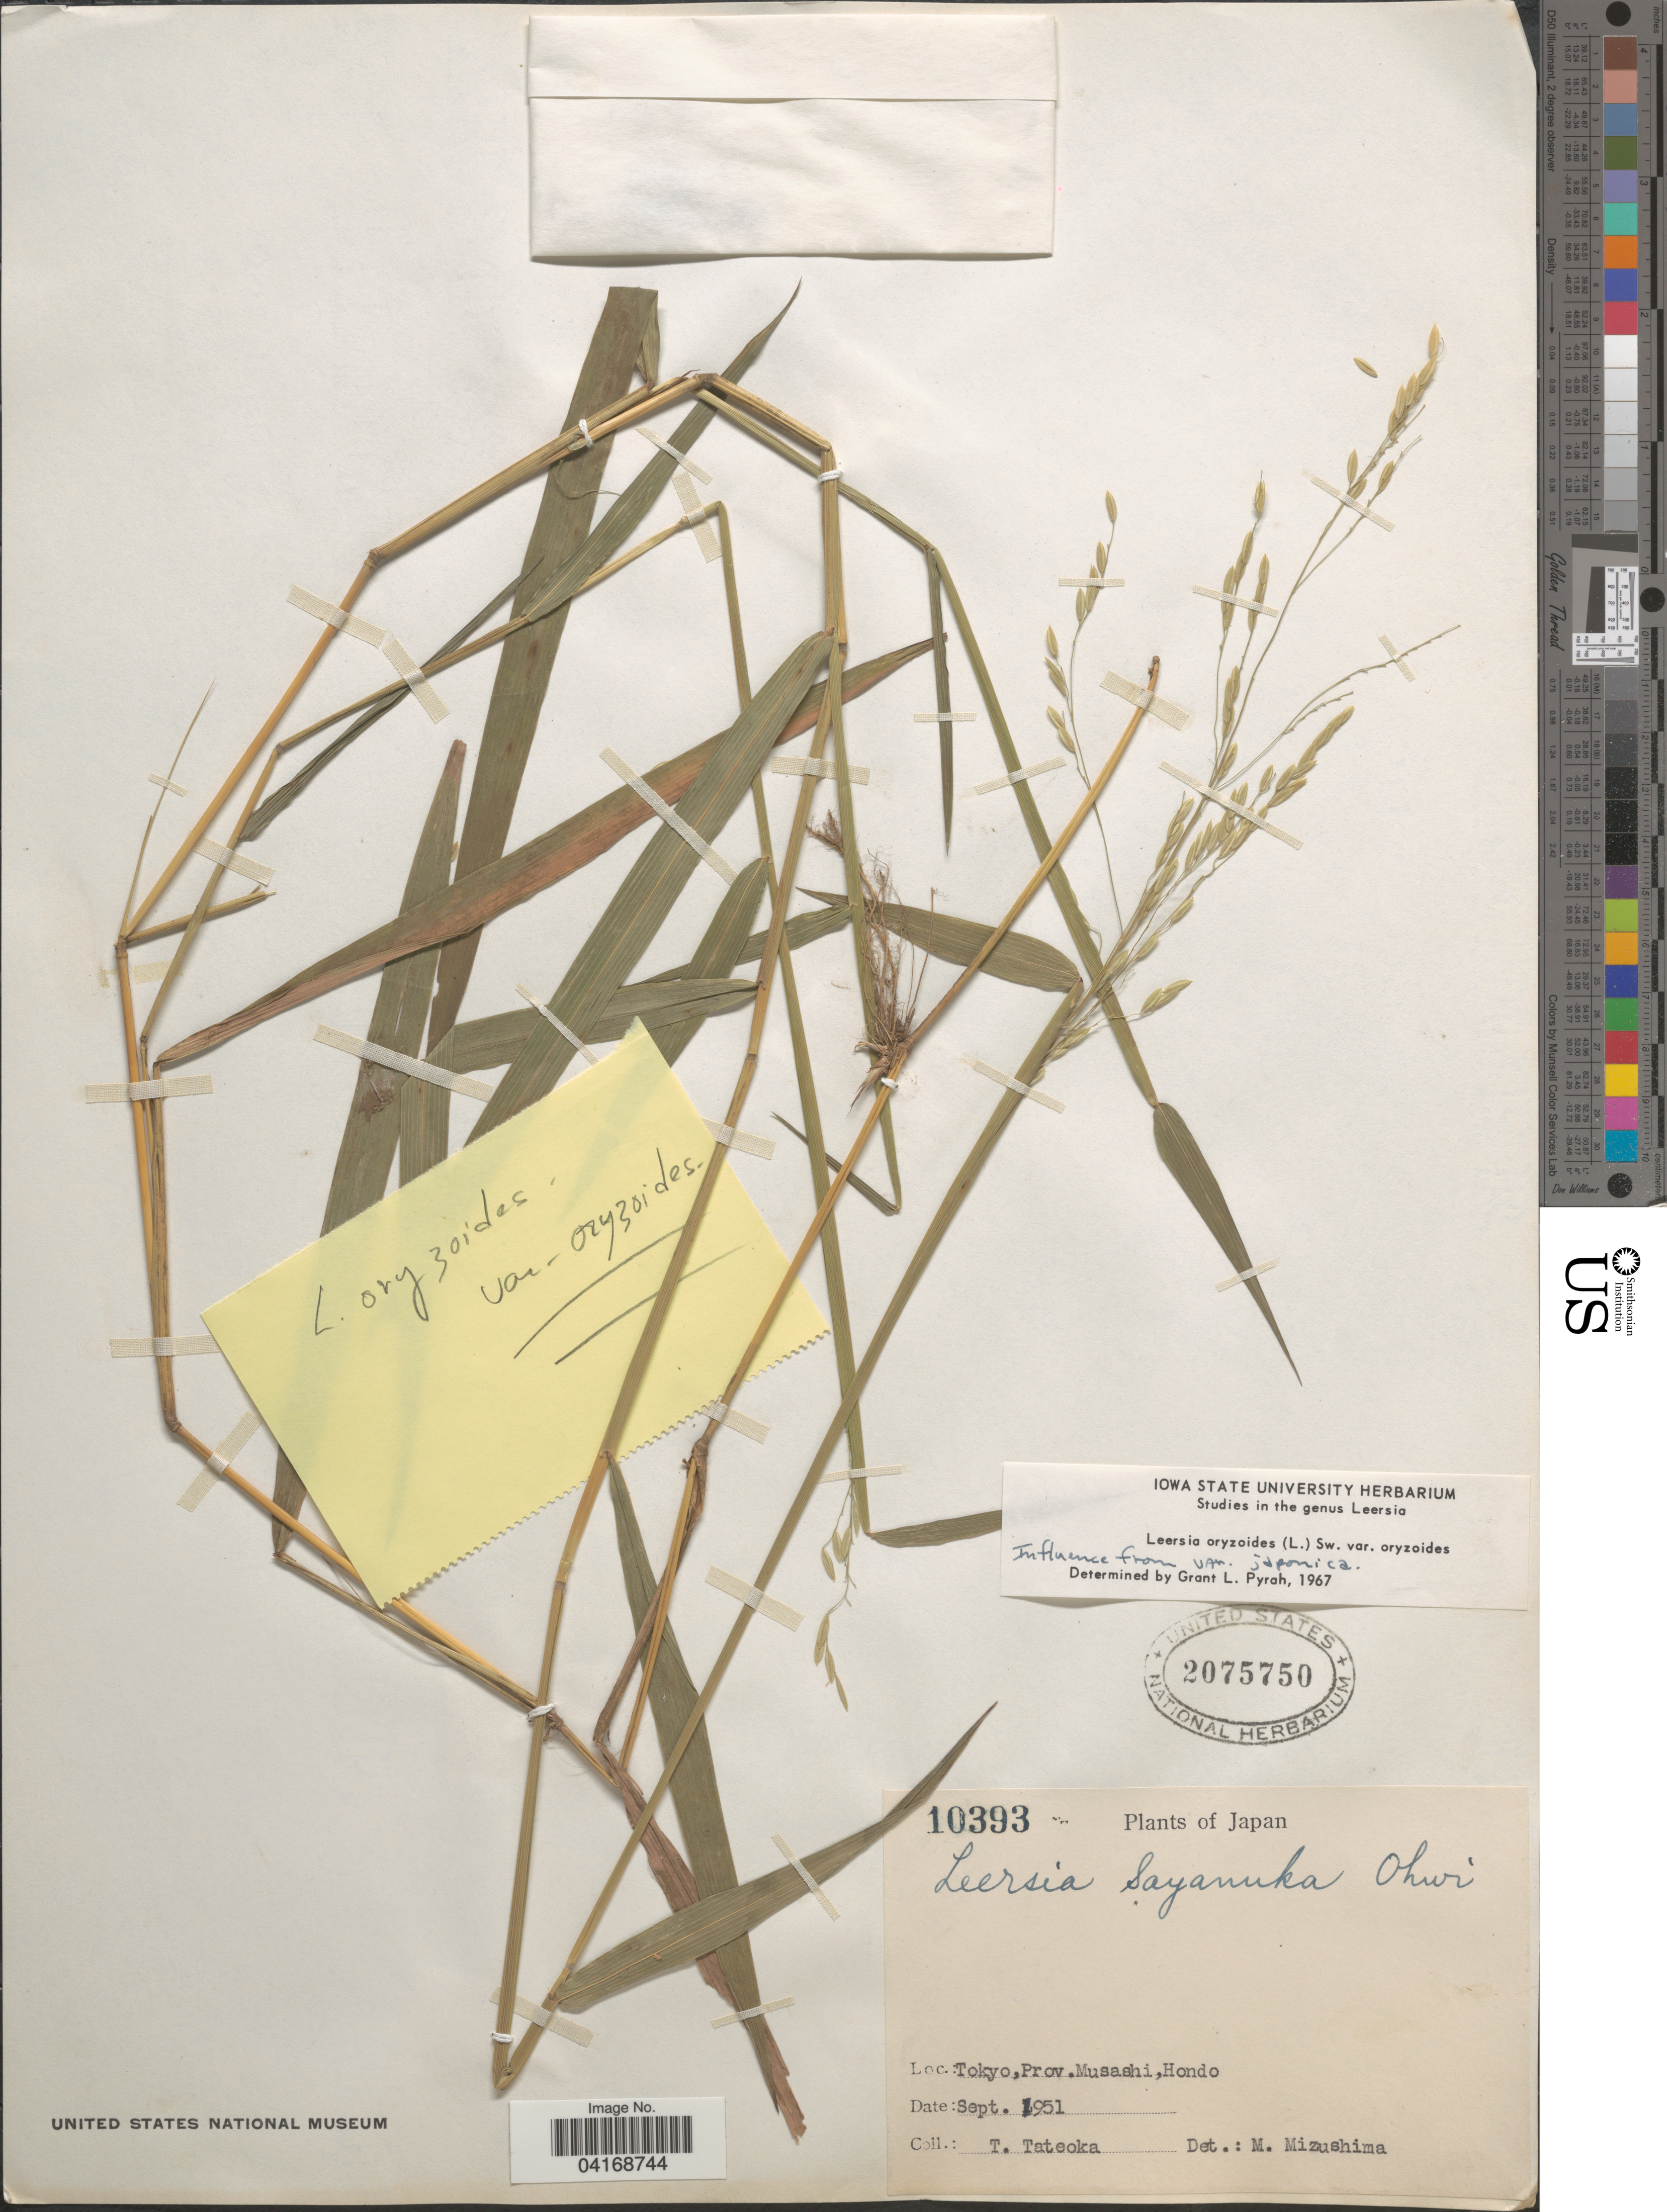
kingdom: Plantae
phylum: Tracheophyta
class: Liliopsida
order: Poales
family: Poaceae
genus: Leersia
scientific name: Leersia oryzoides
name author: (L.) Sw.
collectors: T. Tateoka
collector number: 10393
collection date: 1951-09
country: Japan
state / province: Tokyo, Federal City of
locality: Prov. Musashi, Hondo.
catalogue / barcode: US 2075750